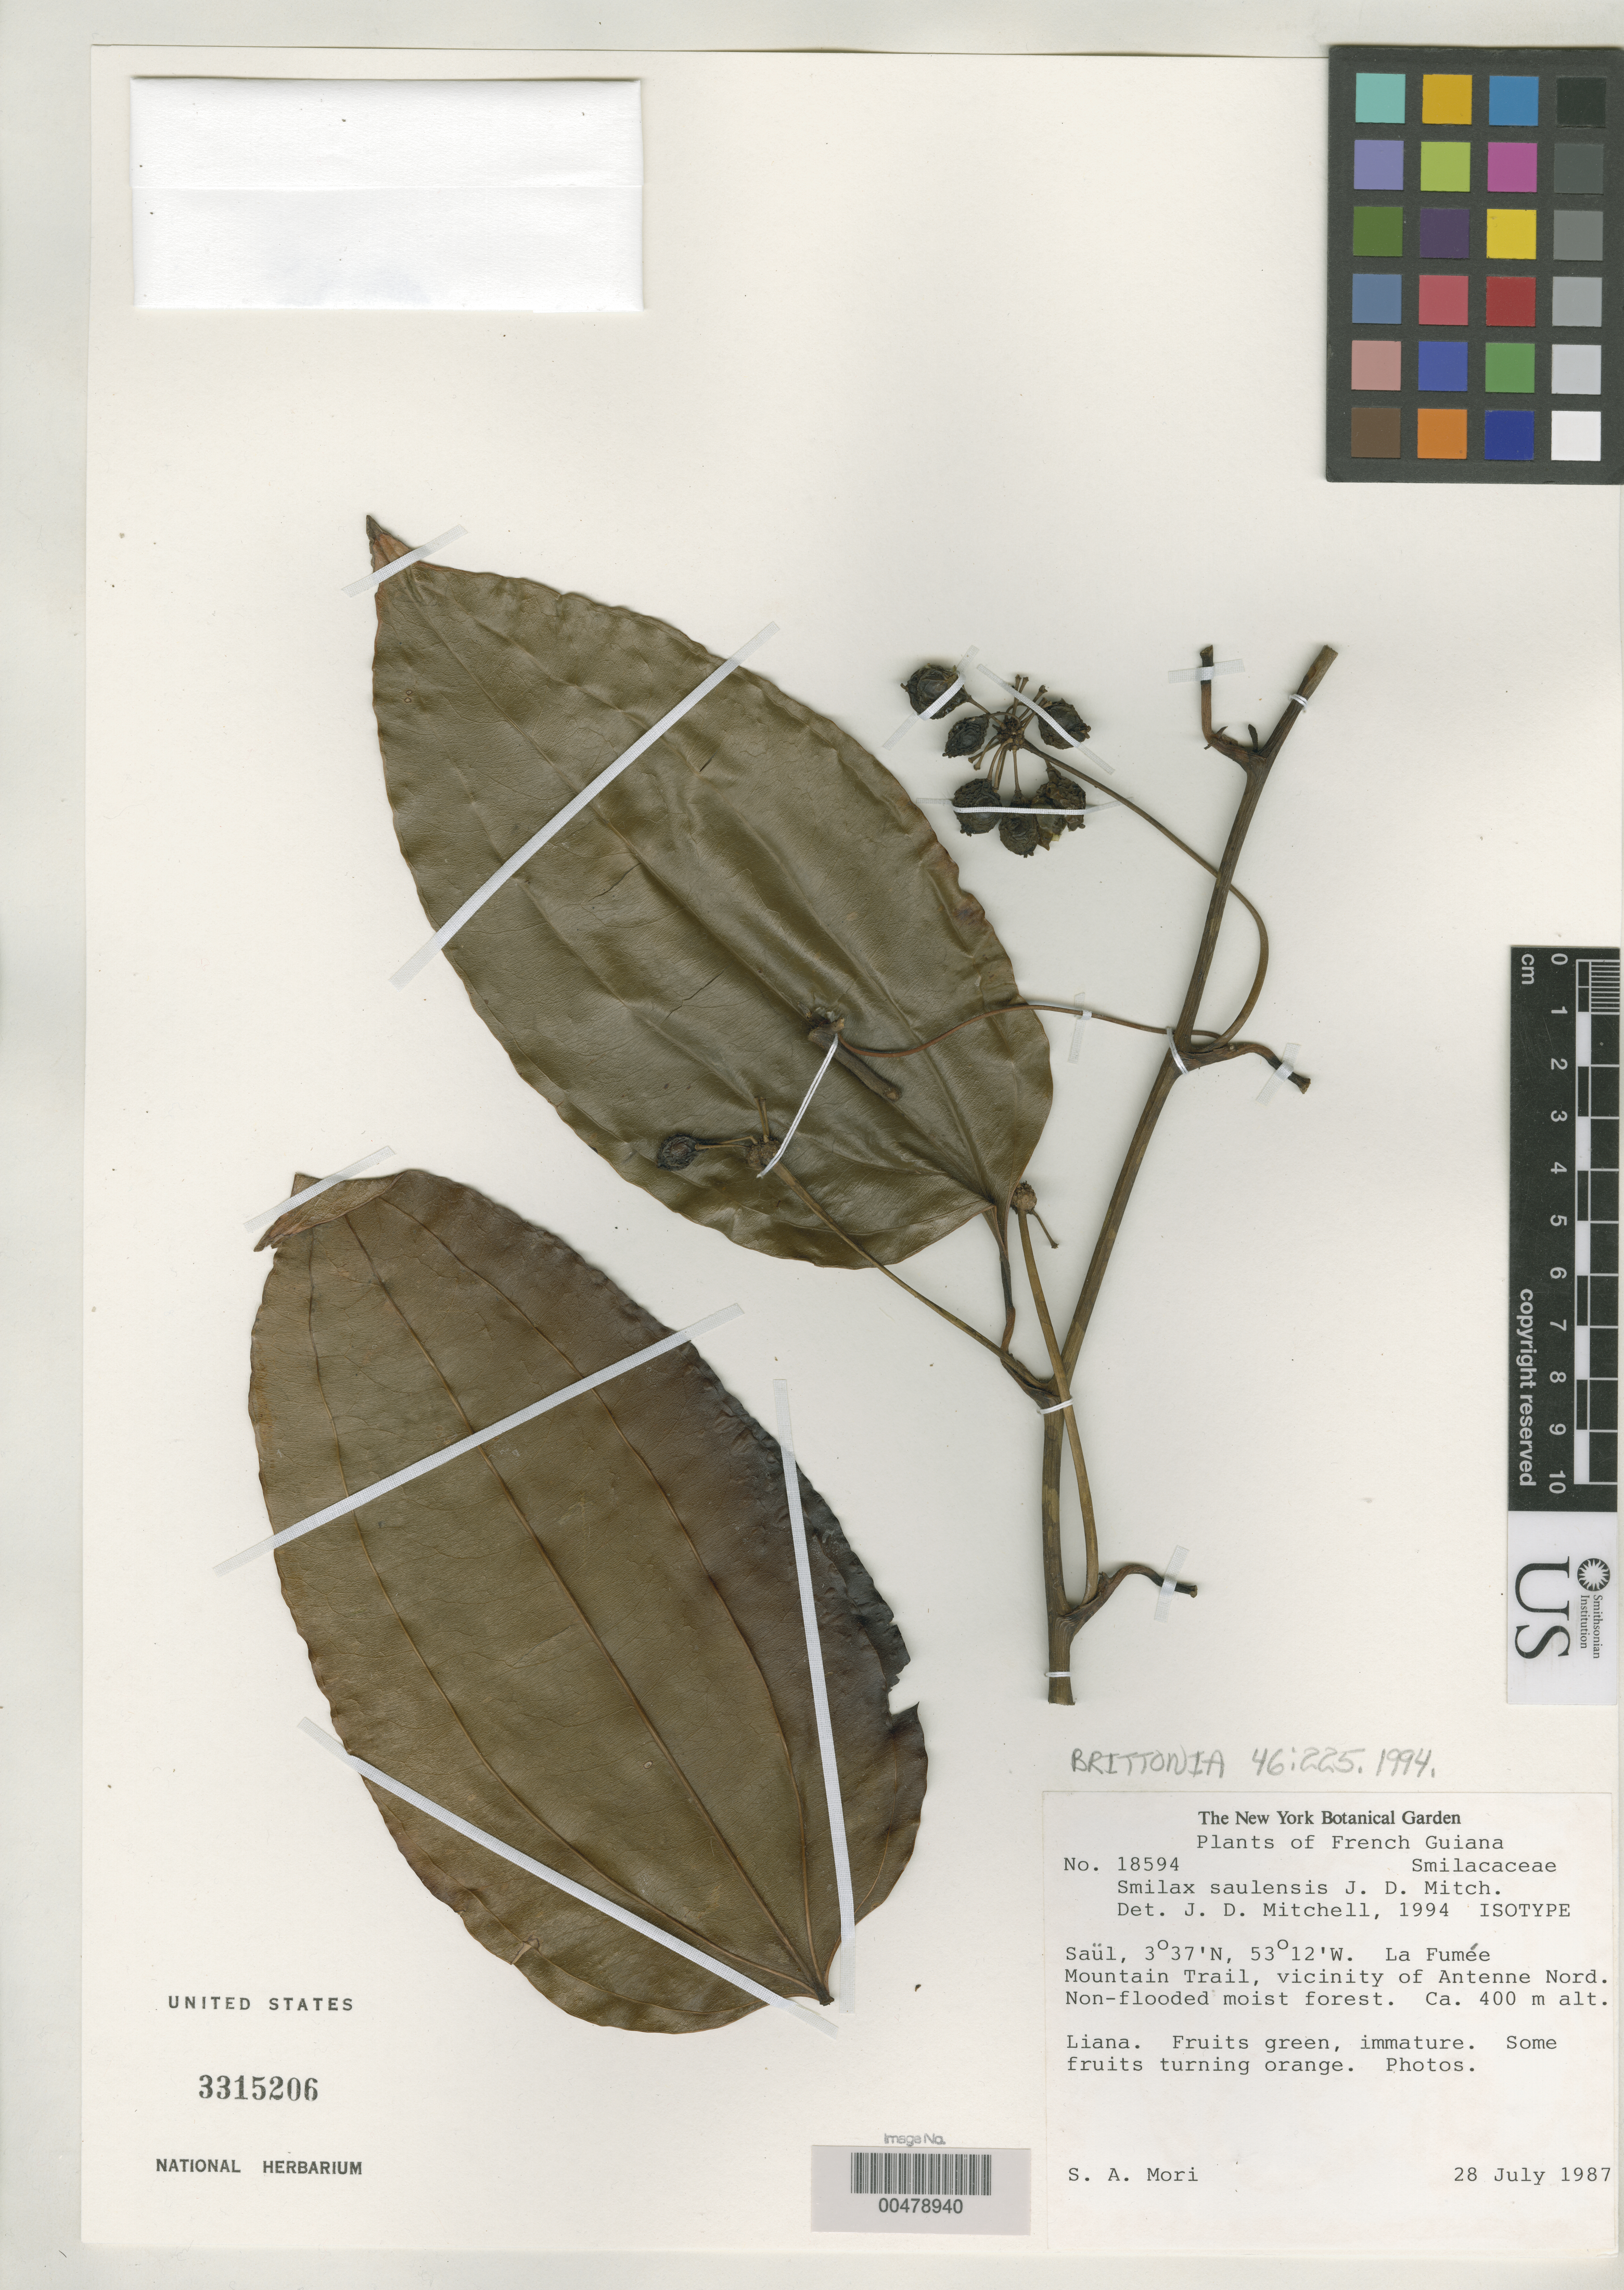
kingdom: Plantae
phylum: Tracheophyta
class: Liliopsida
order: Liliales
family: Smilacaceae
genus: Smilax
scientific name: Smilax saulensis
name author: J.D. Mitch.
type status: Isotype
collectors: S. Mori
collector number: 18594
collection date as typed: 28 Jul 1987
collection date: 1987-07-28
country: French Guiana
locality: Saul, La Fumee Mountain Trail, vicinity of antenne nord.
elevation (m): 400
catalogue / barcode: US 3315206